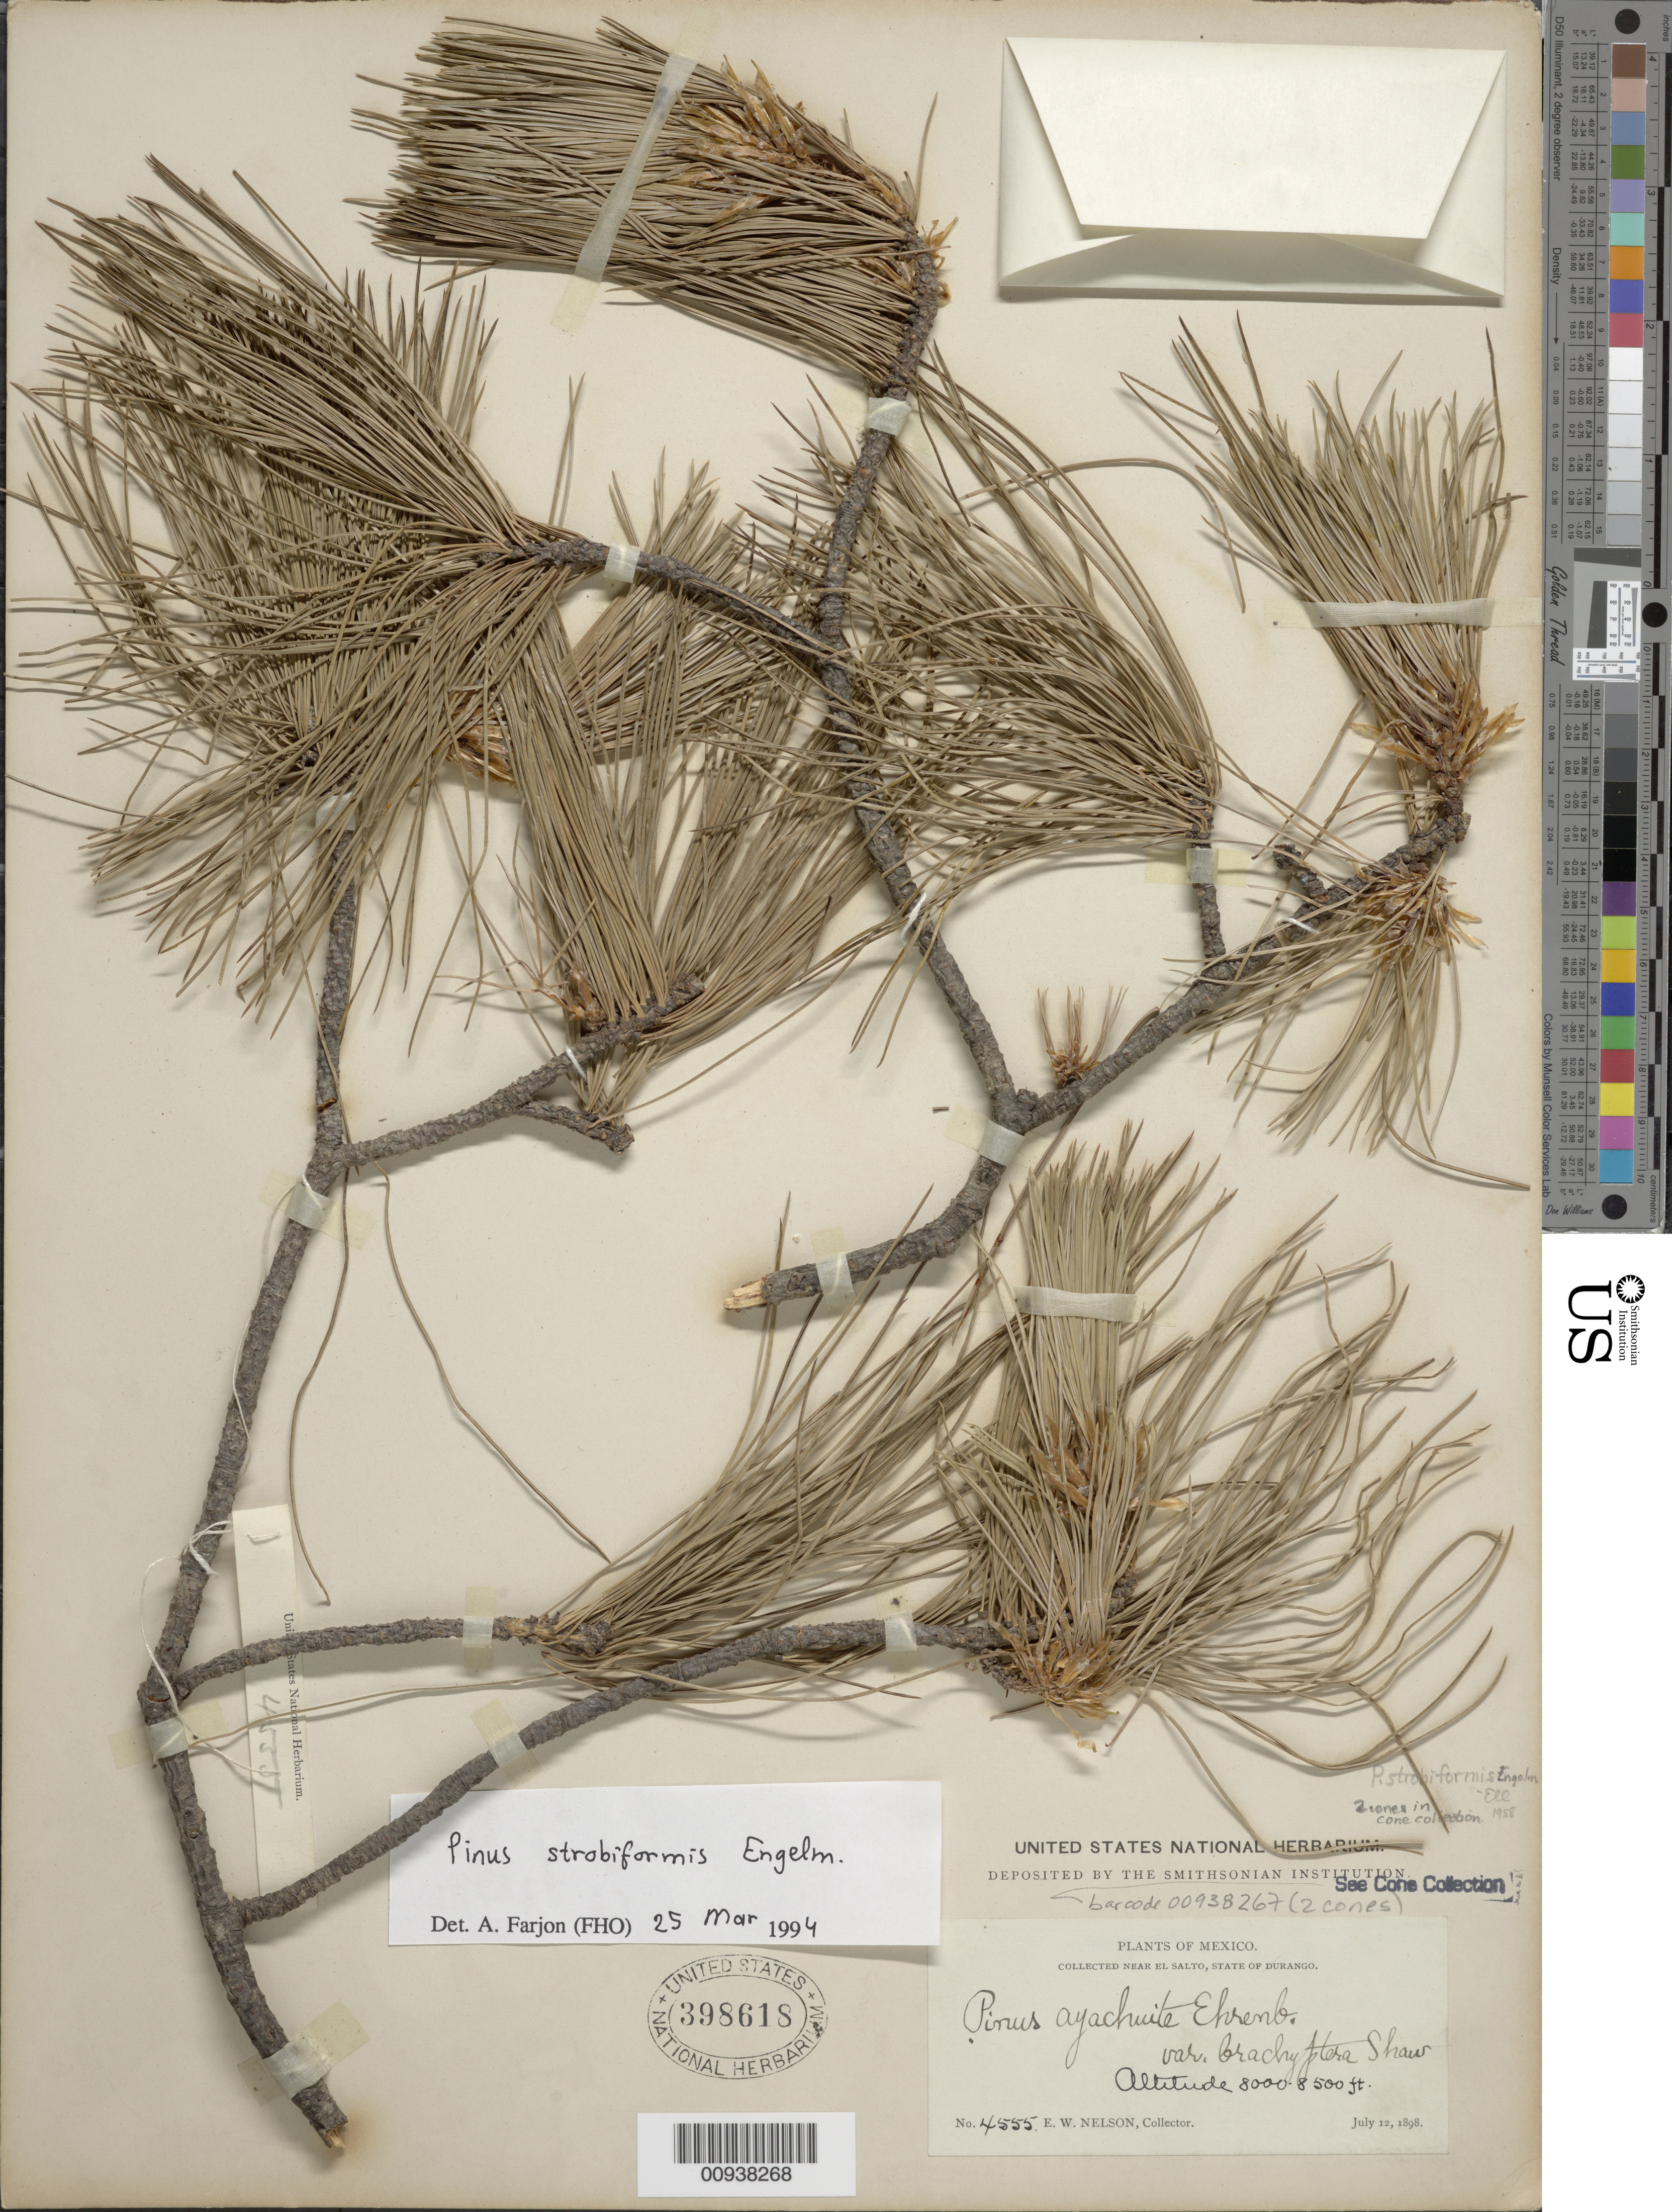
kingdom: Plantae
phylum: Tracheophyta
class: Pinopsida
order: Pinales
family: Pinaceae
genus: Pinus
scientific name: Pinus strobiformis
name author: Engelm.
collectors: E. W. Nelson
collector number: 4555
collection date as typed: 12 Jul 1898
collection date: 1898-07-12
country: Mexico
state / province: Durango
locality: Near El Salto.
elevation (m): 2438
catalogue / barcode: US 398618